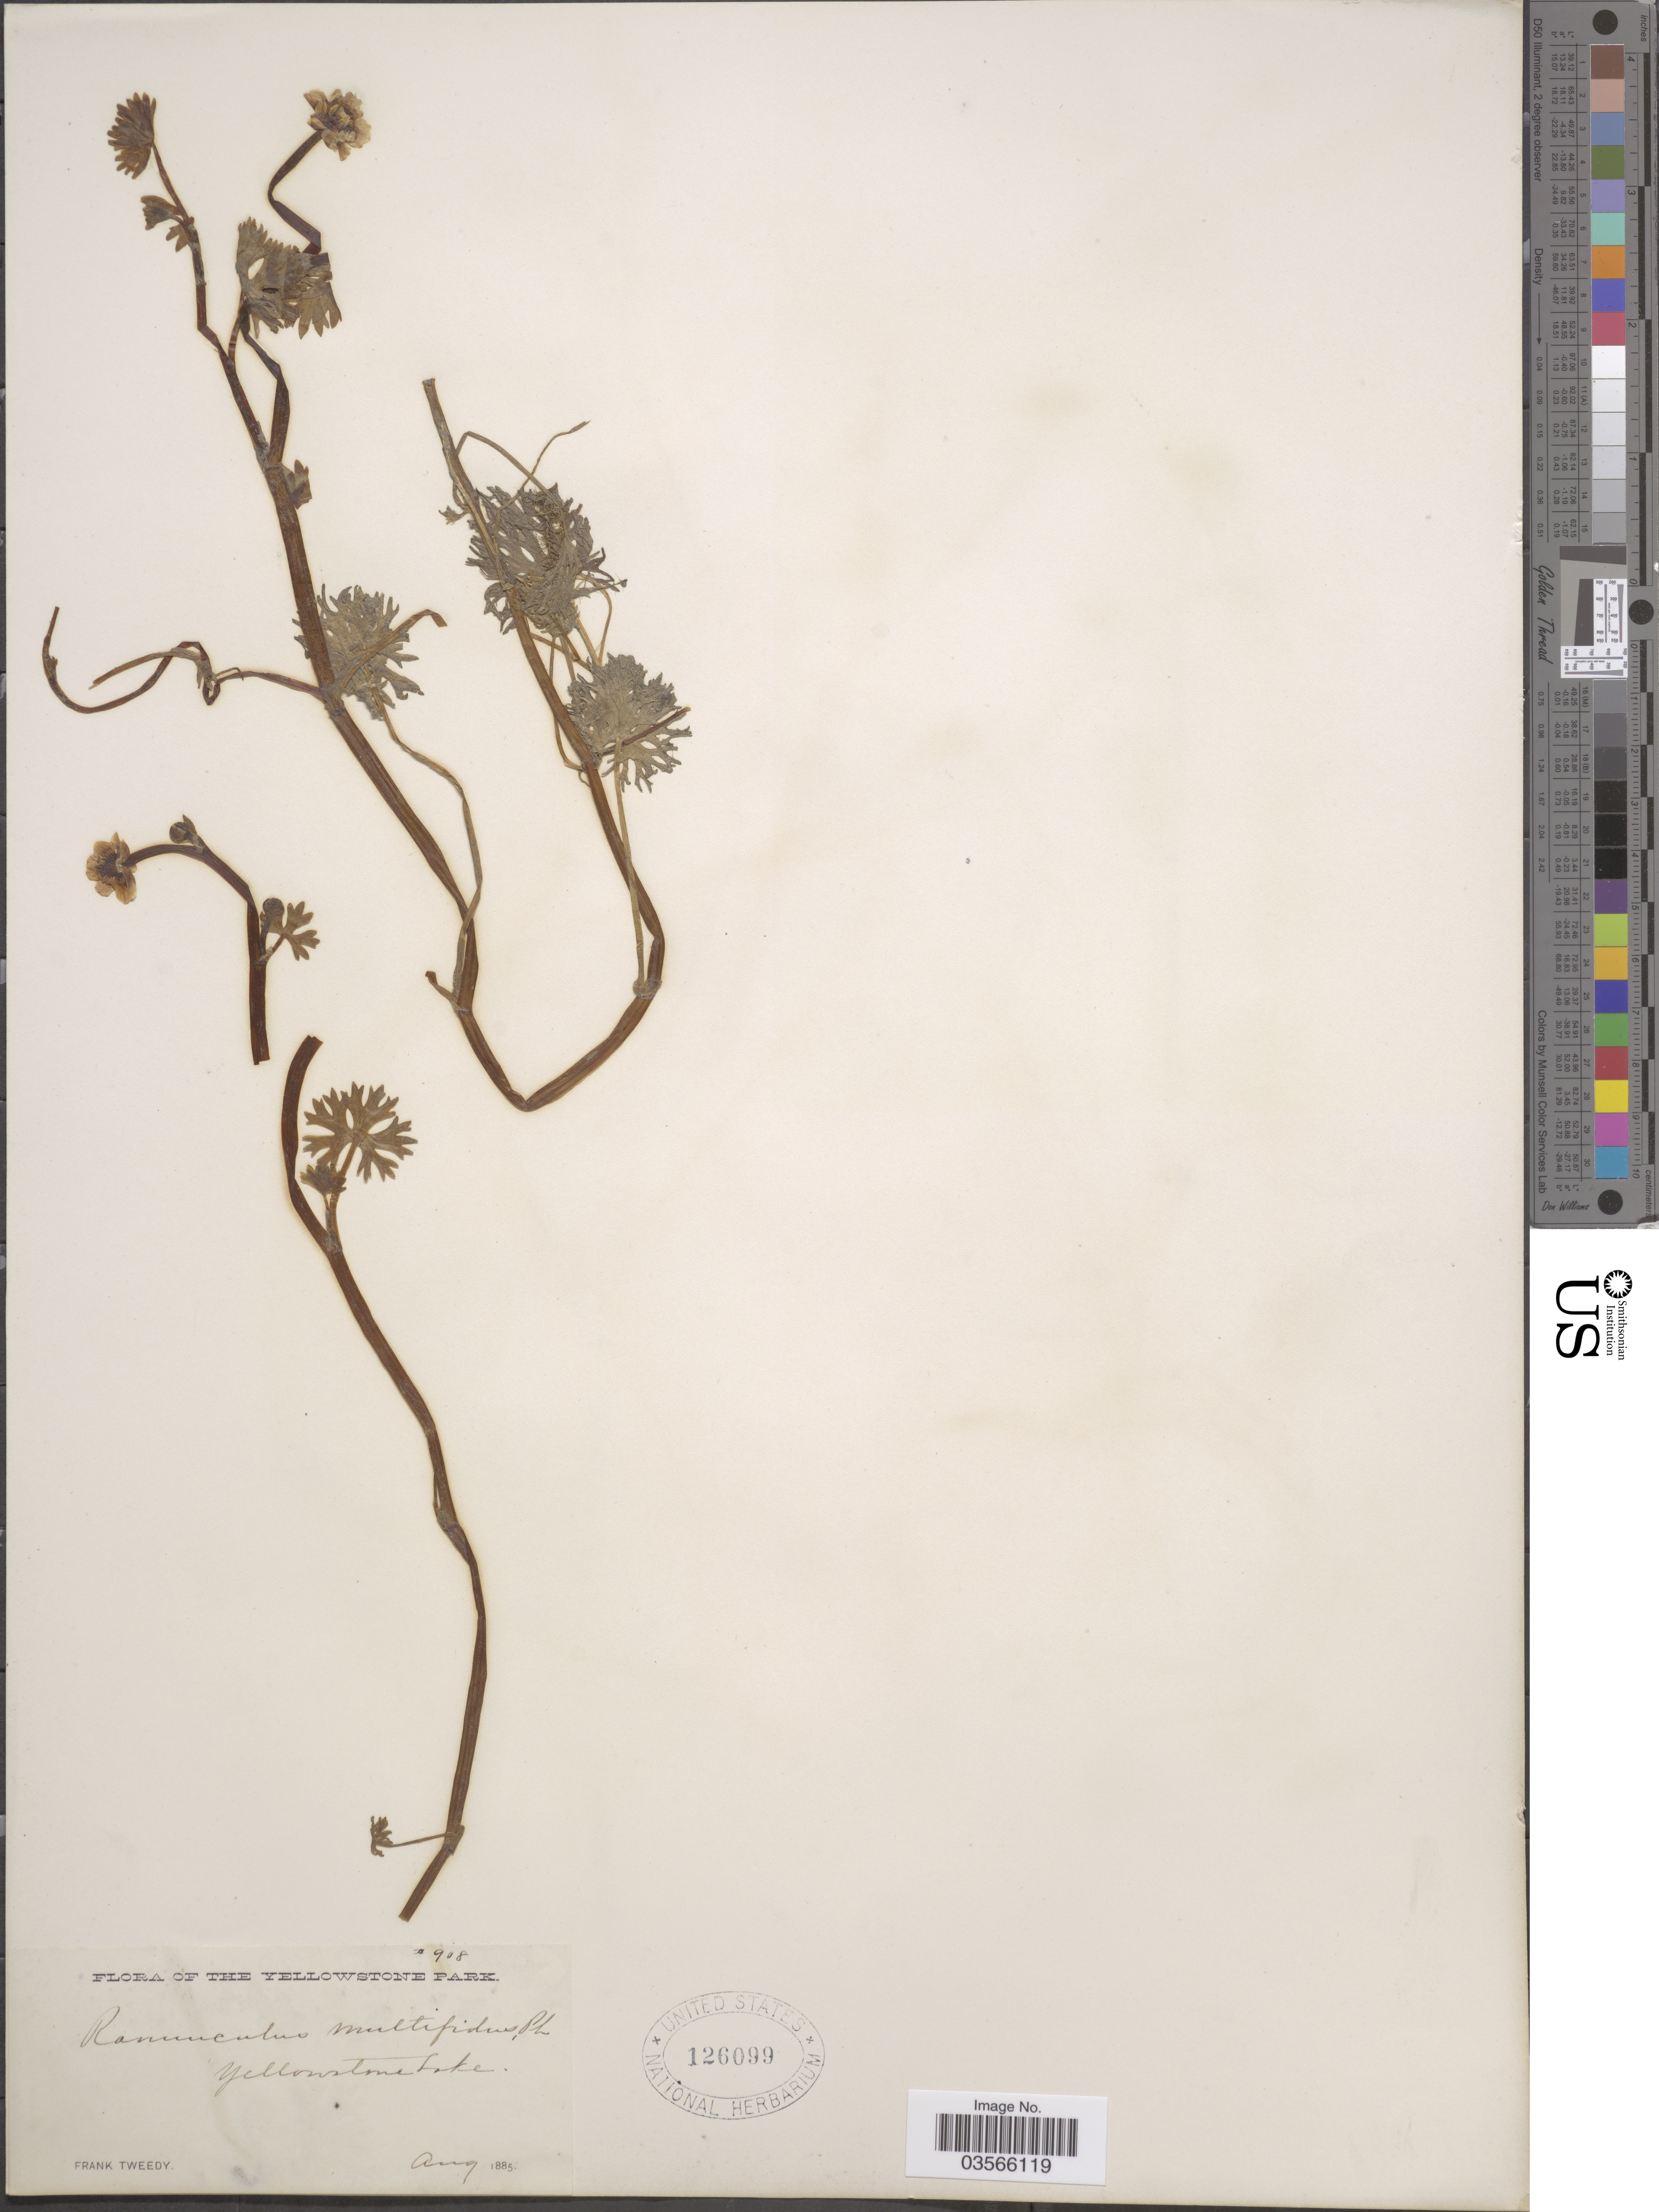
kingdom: Plantae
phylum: Tracheophyta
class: Magnoliopsida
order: Ranunculales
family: Ranunculaceae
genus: Ranunculus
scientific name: Ranunculus flabellaris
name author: Raf.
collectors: F. Tweedy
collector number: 908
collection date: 1885-08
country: United States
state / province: Wyoming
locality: The Yellowstone Park. Yellowstone Lake.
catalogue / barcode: US 126099